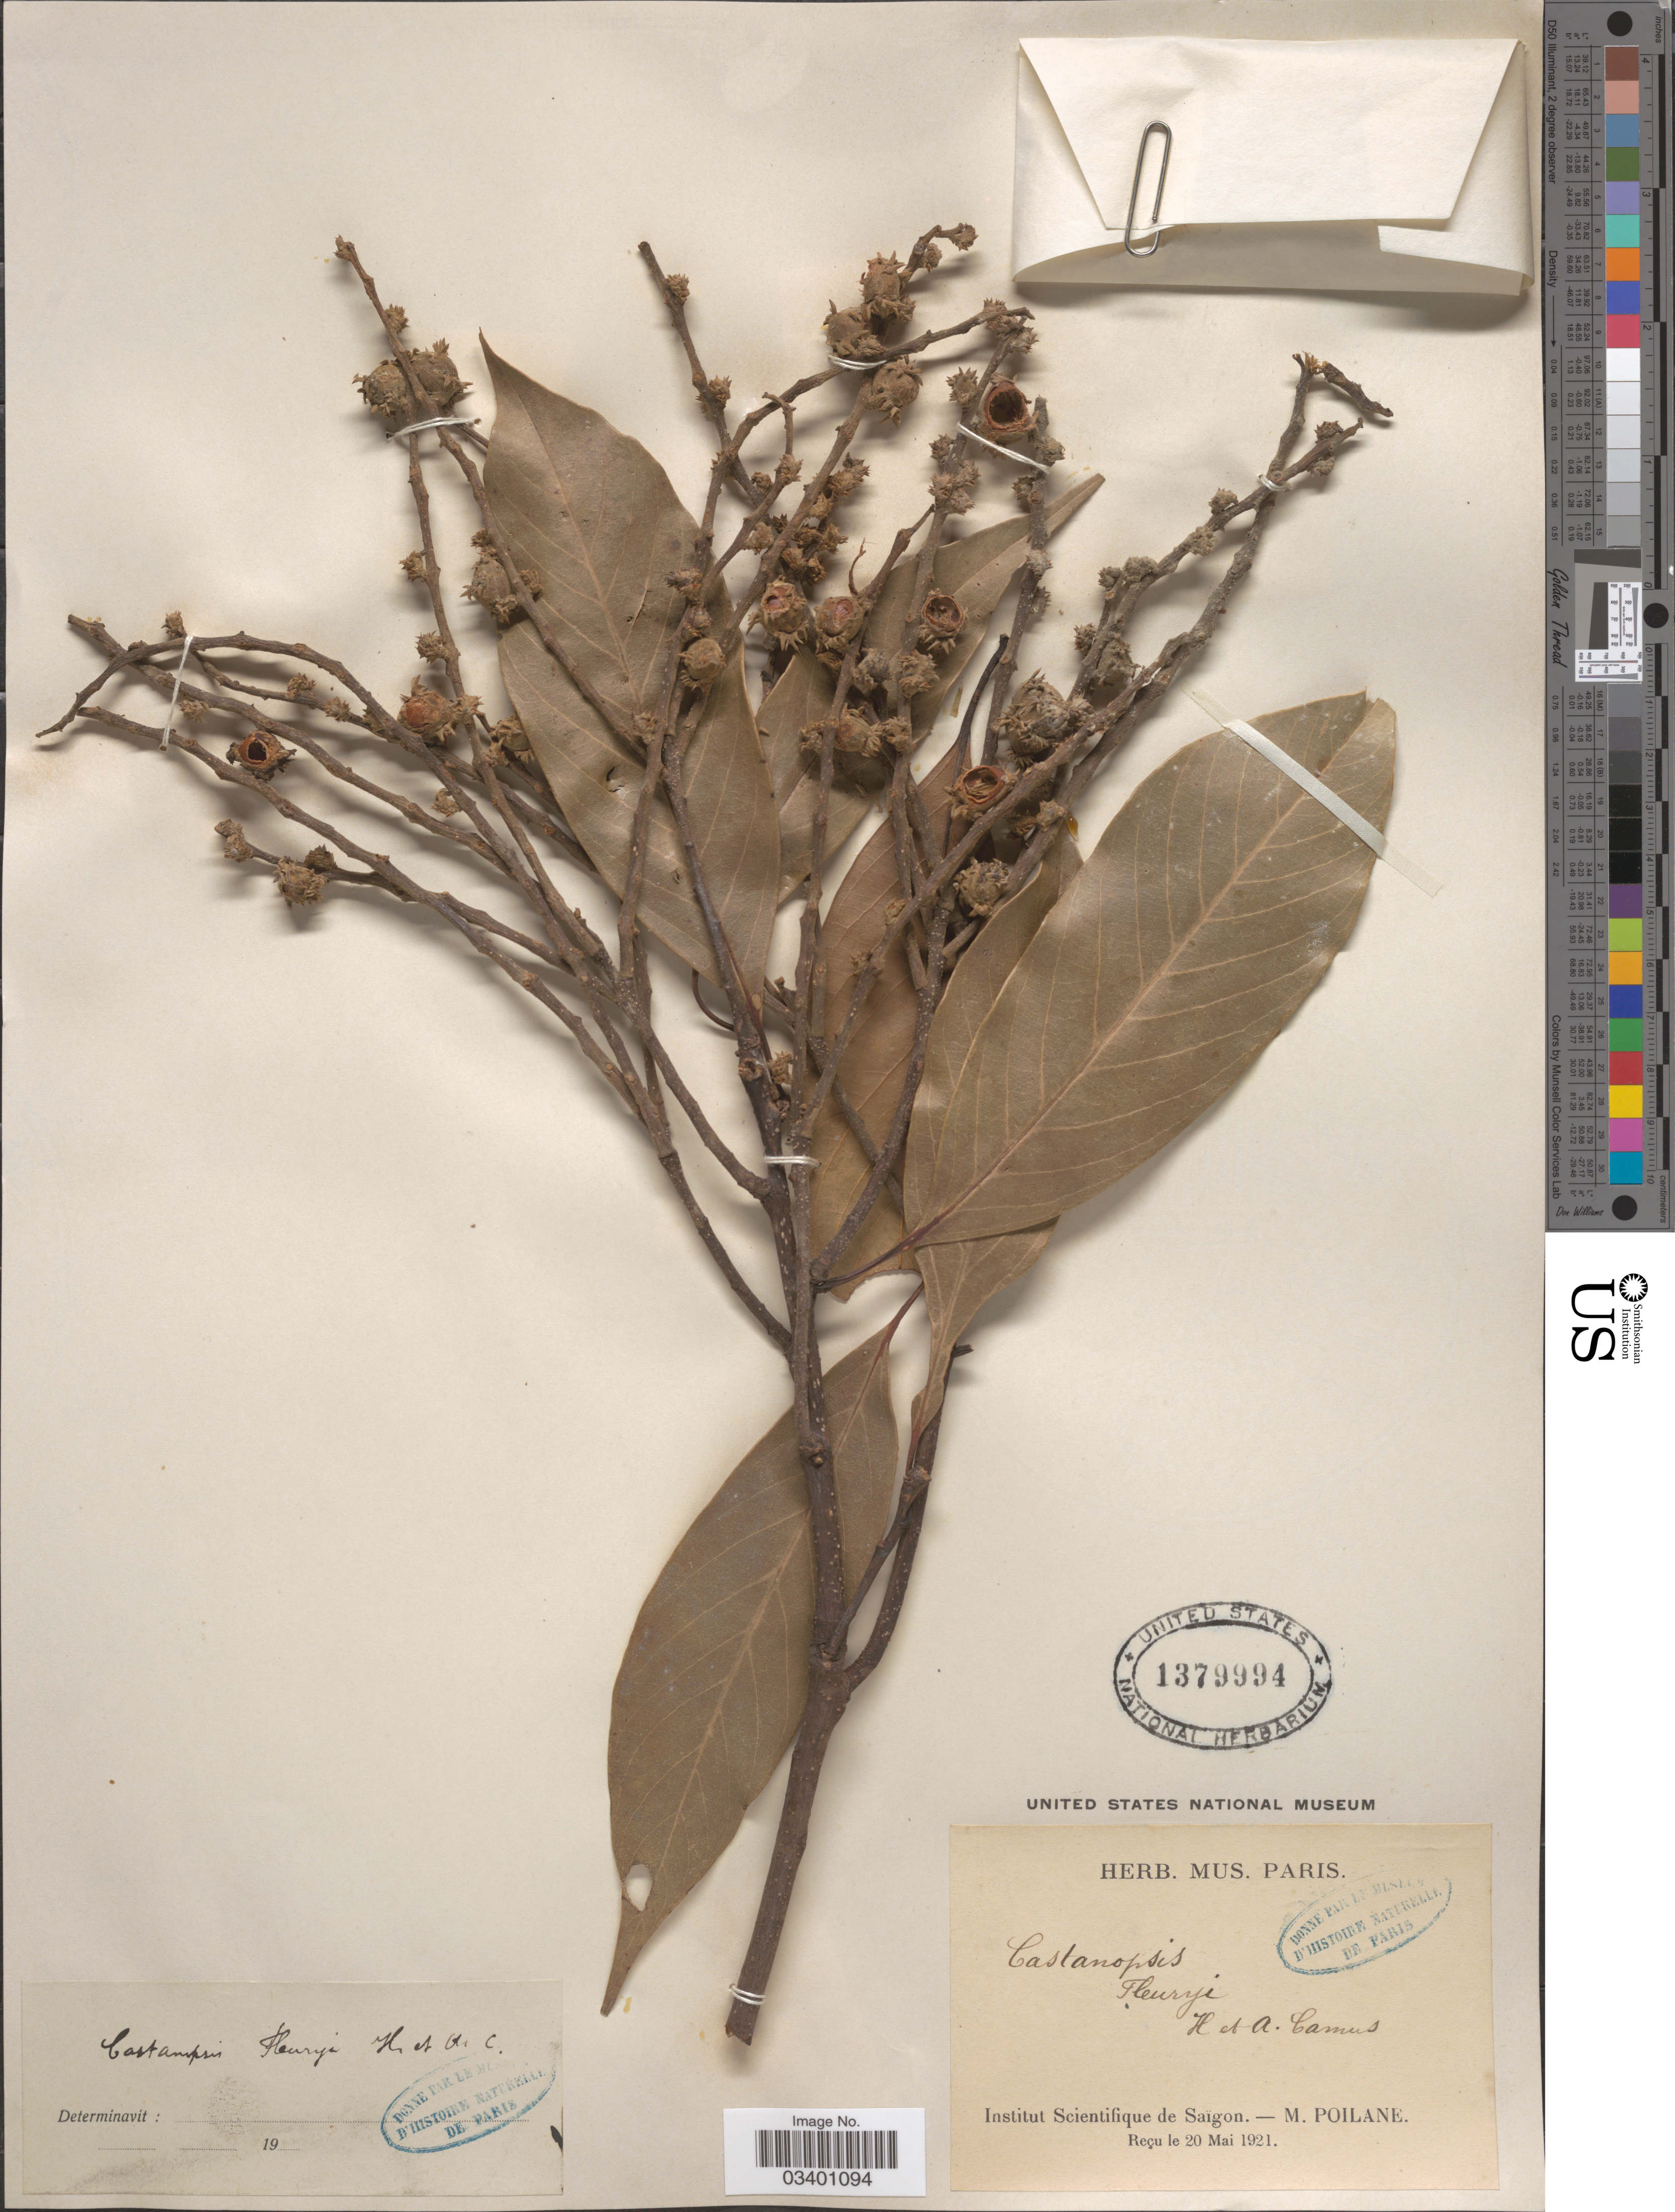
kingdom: Plantae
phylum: Tracheophyta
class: Magnoliopsida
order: Fagales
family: Fagaceae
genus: Castanopsis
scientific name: Castanopsis henryi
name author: Skan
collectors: M. Poilane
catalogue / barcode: US 1379994